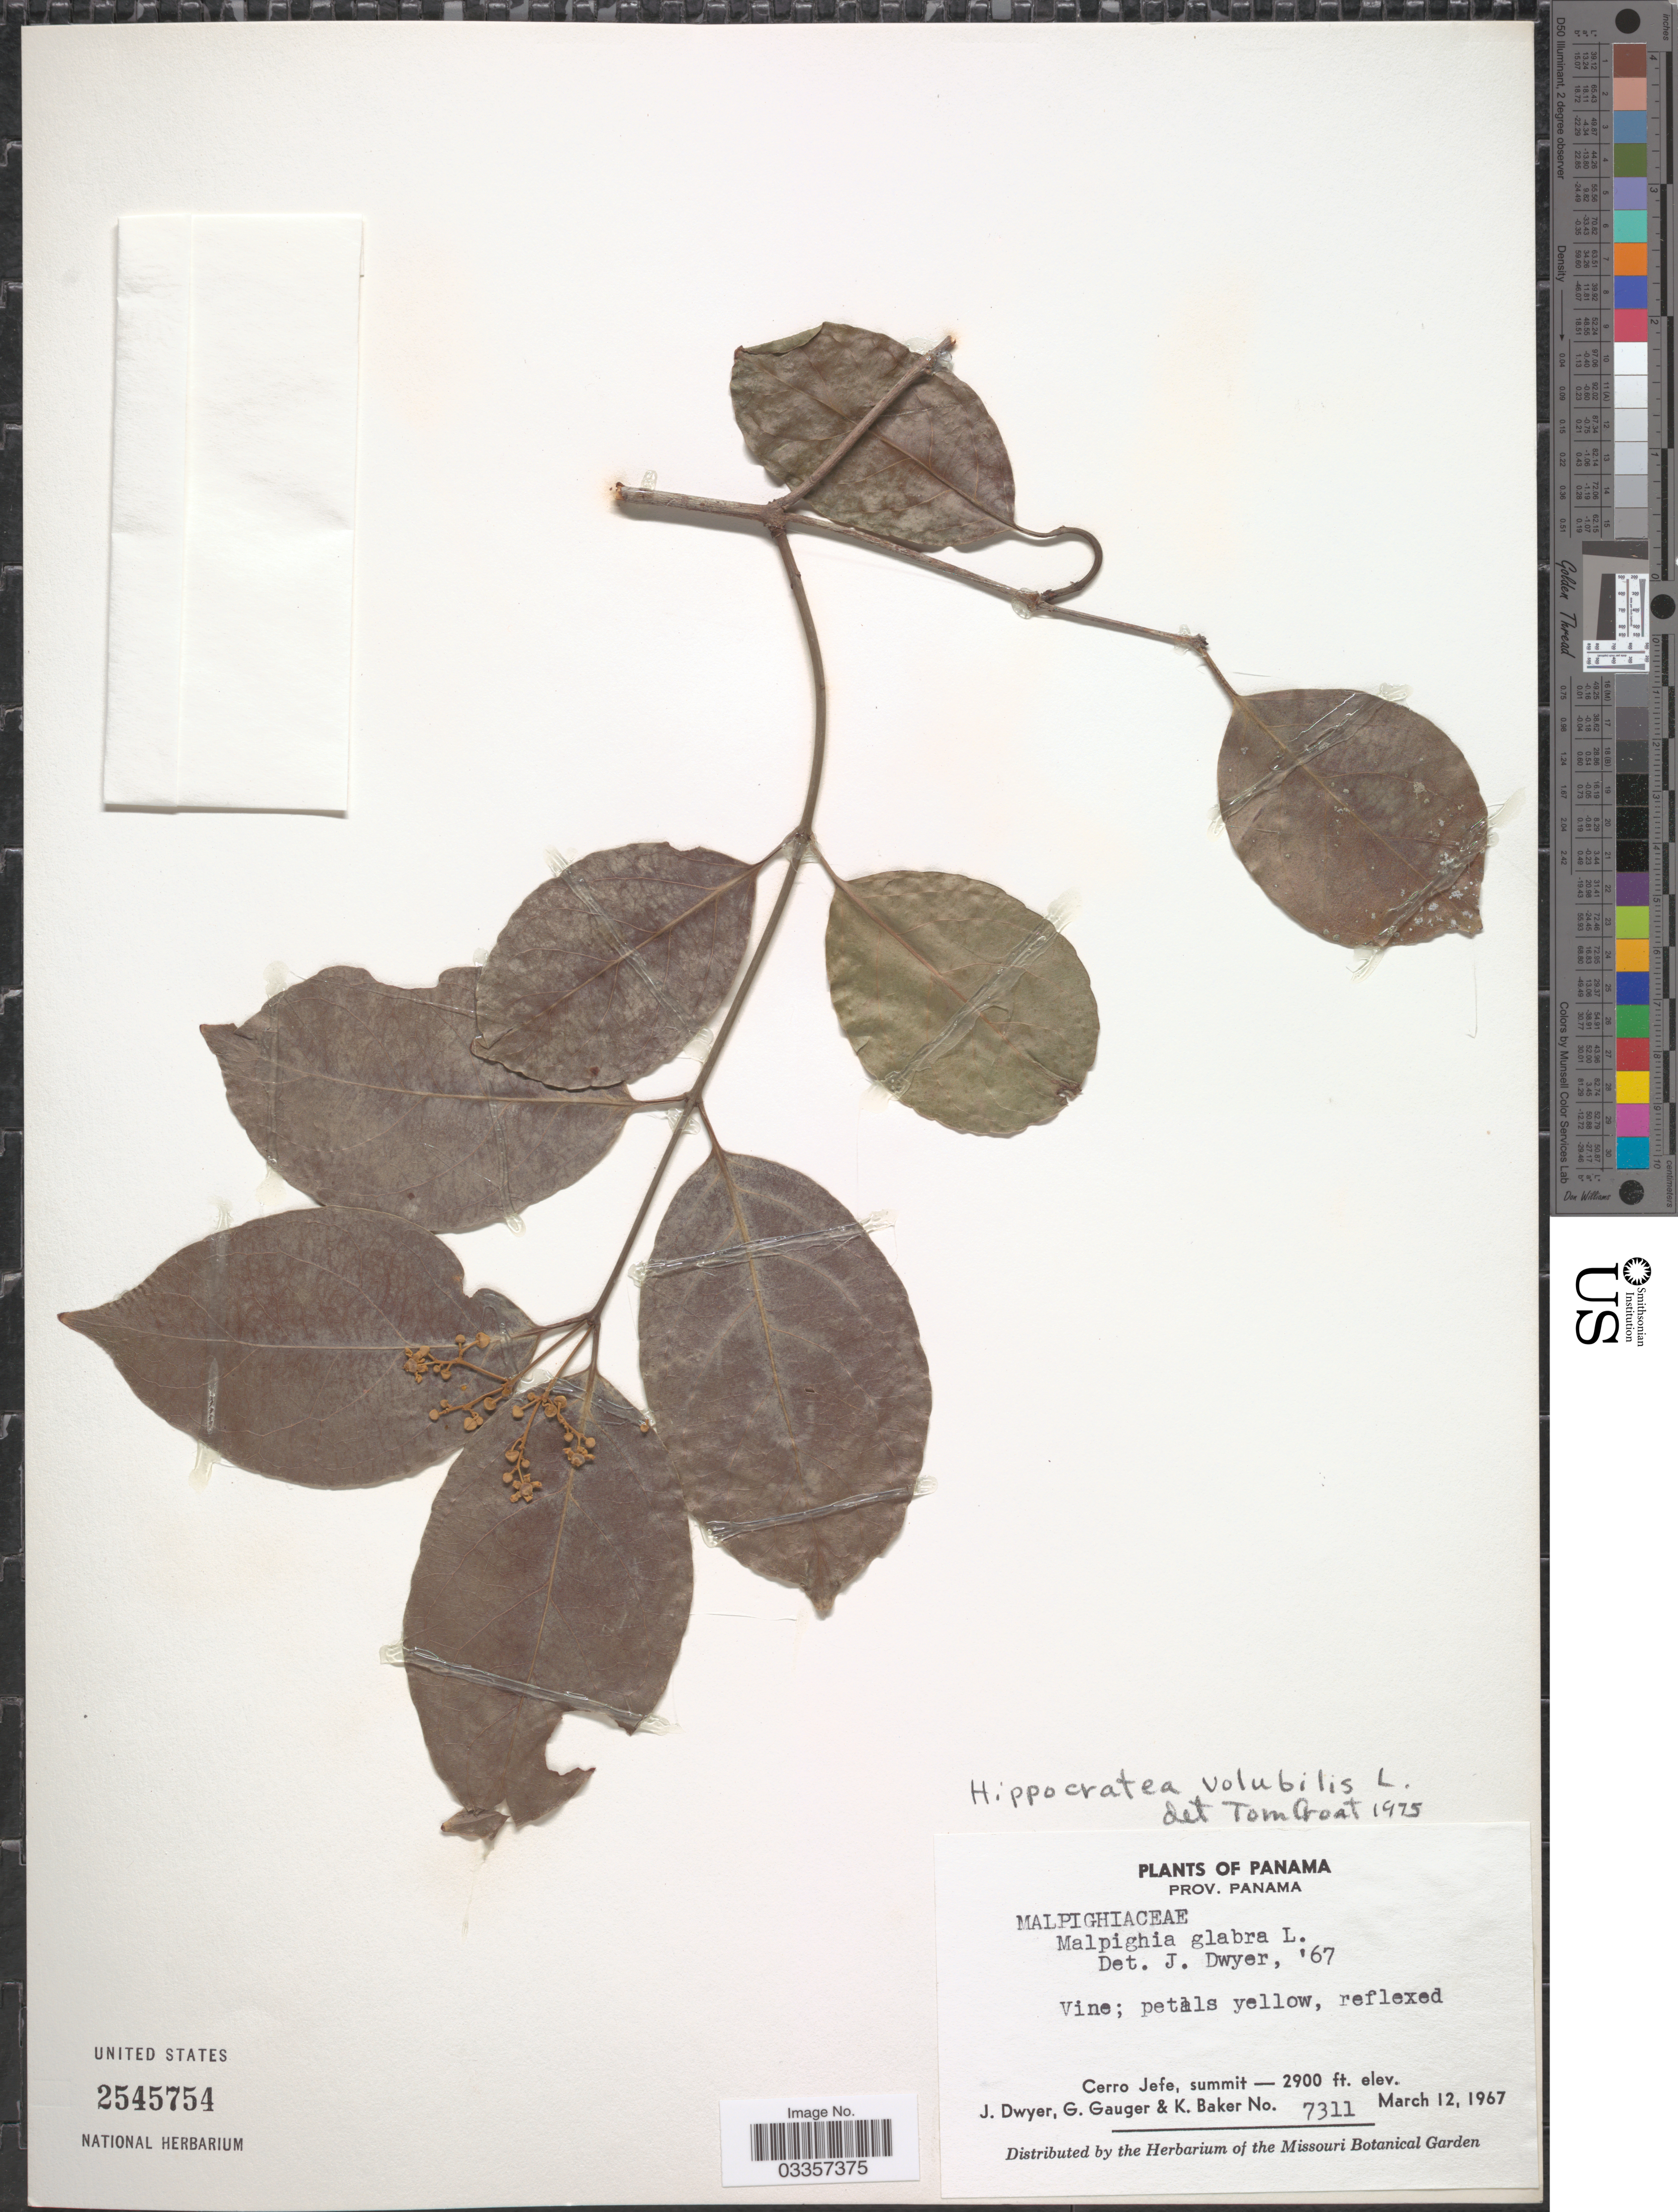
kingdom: Plantae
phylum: Tracheophyta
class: Magnoliopsida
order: Celastrales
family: Celastraceae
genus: Hippocratea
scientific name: Hippocratea volubilis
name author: L.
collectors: J. Dwyer, G. Gauger & K. Baker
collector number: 7311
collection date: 1967-03-12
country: Panama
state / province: Panamá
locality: Cerro Jefe, summit.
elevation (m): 884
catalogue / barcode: US 2545754